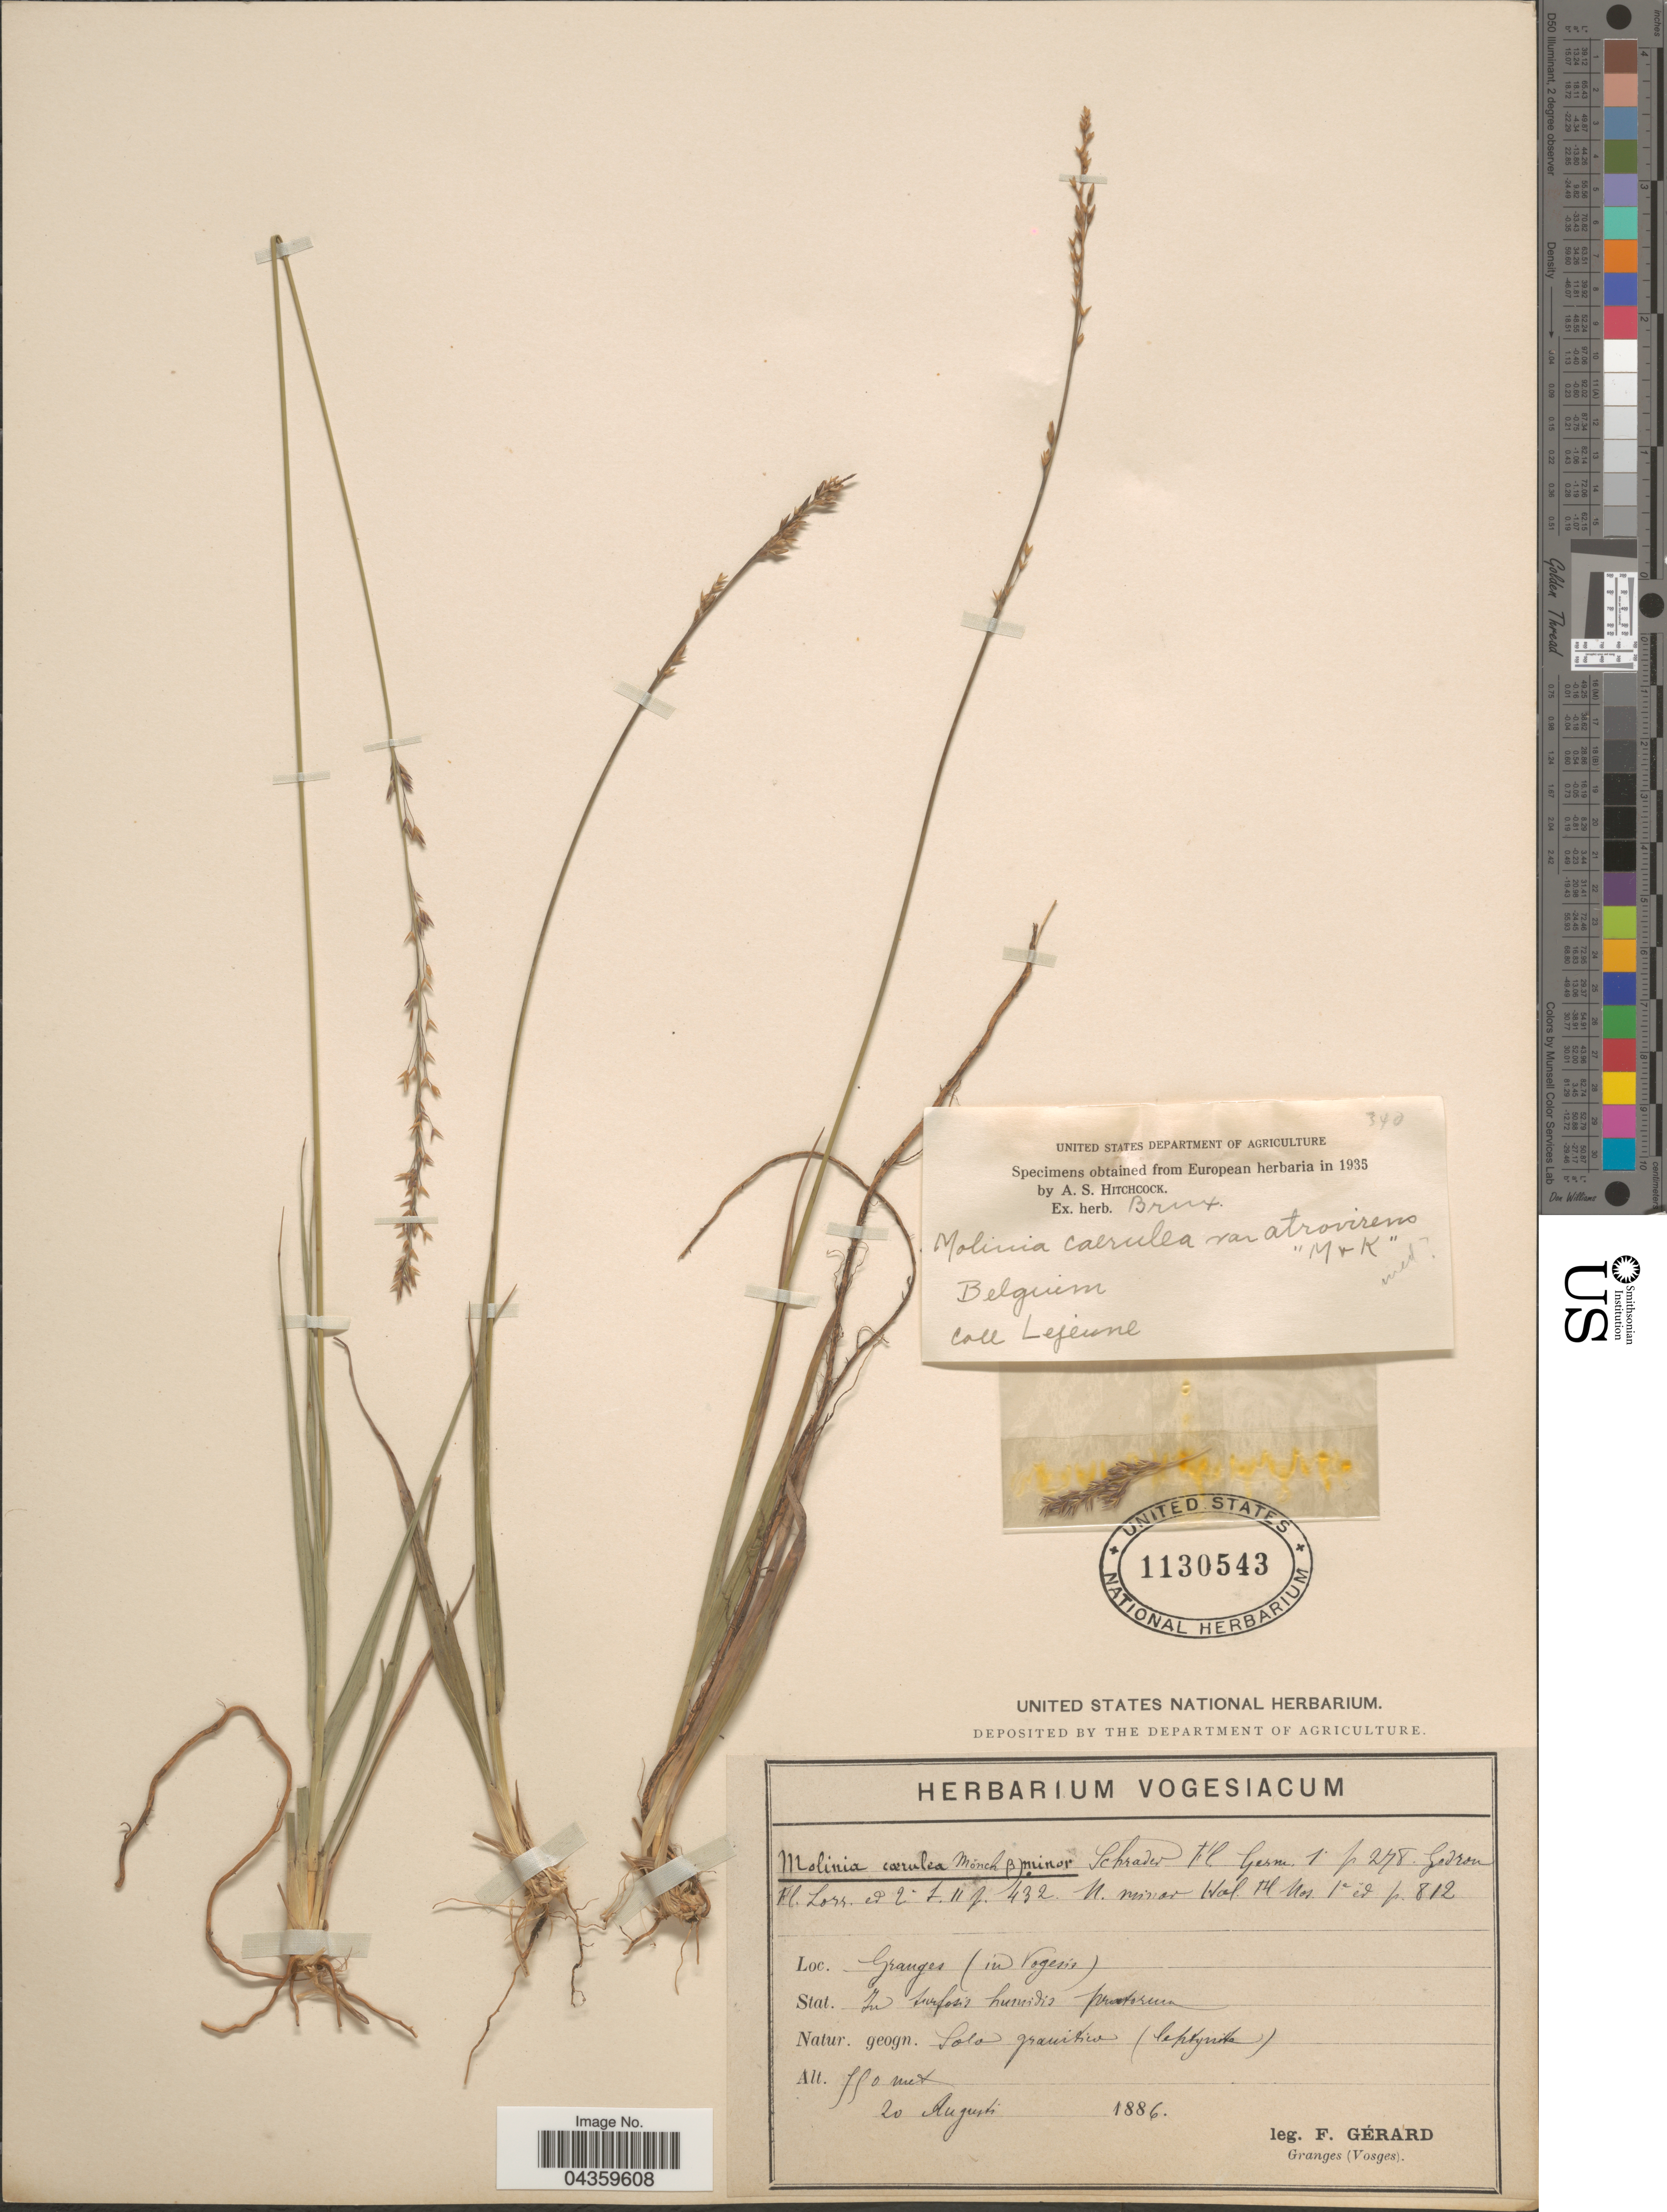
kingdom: Plantae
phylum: Tracheophyta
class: Liliopsida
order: Poales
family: Poaceae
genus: Molinia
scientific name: Molinia caerulea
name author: (L.) Moench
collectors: -. Lejeune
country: Belgium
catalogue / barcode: US 1130543